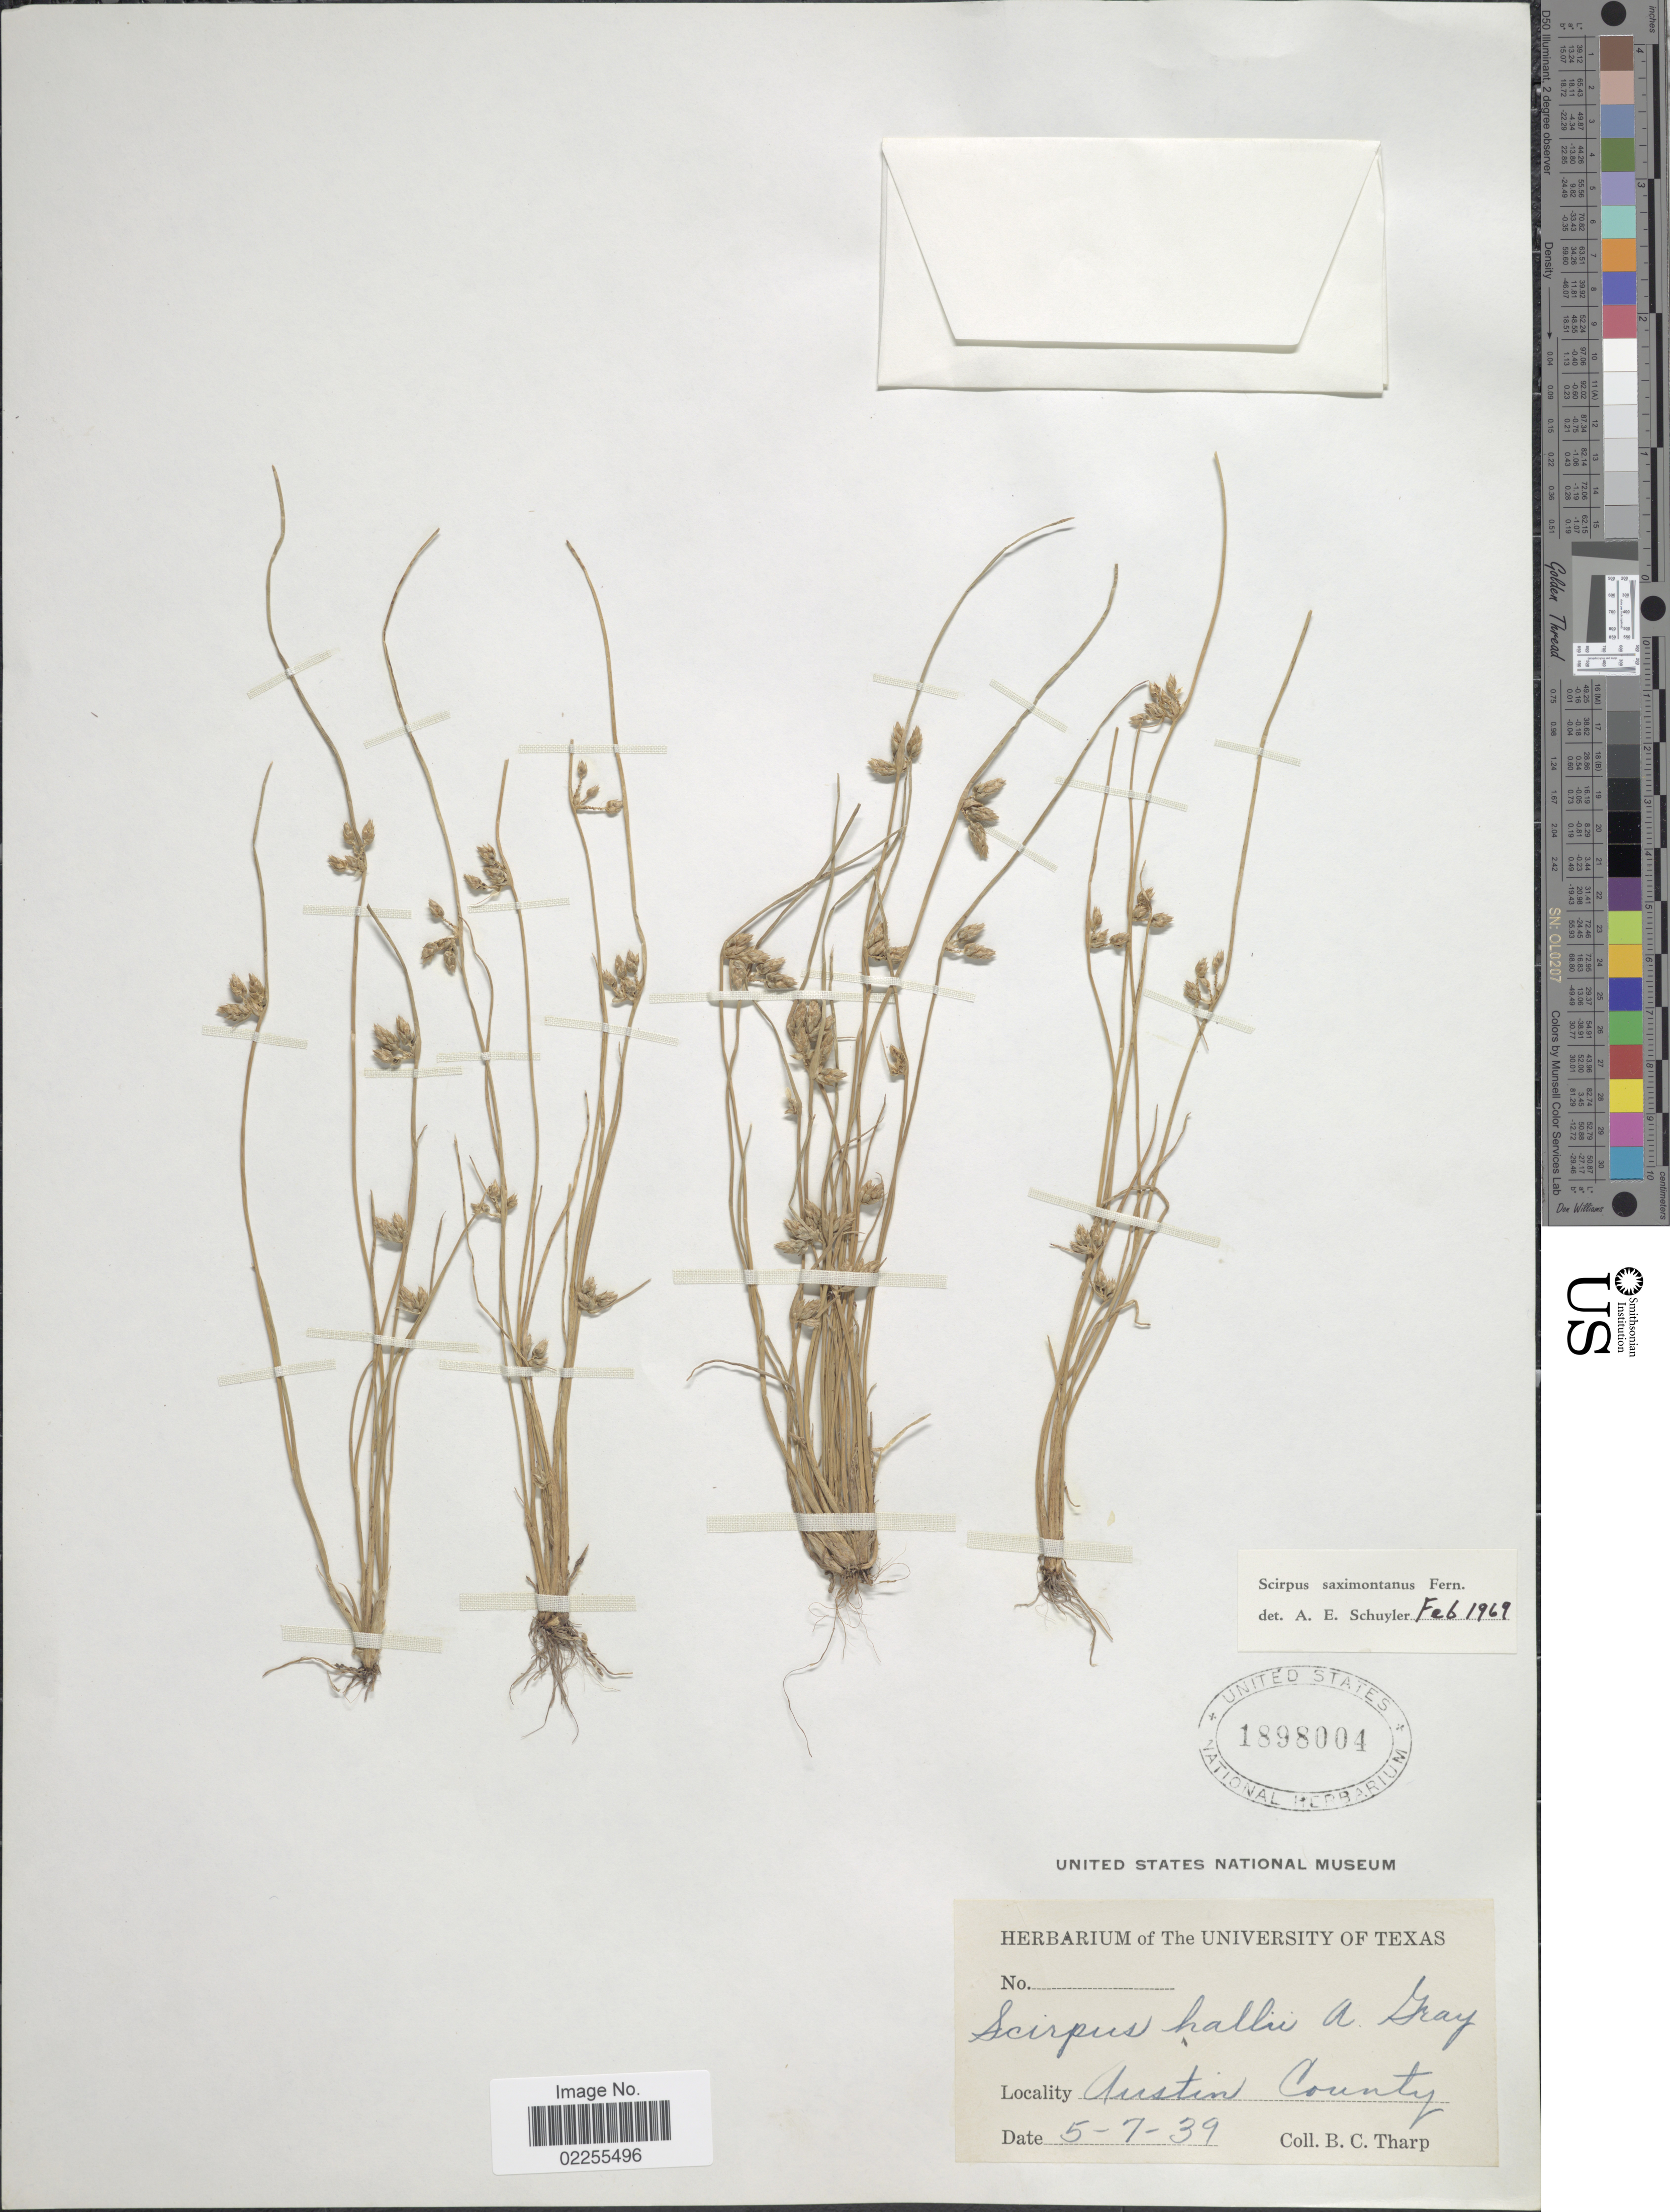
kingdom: Plantae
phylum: Tracheophyta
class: Liliopsida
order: Poales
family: Cyperaceae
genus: Schoenoplectus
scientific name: Schoenoplectus saximontanus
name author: (Fernald) J. Raynal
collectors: B. C. Tharp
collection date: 1939-05-07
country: United States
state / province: Texas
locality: Austin County.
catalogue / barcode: US 1898004